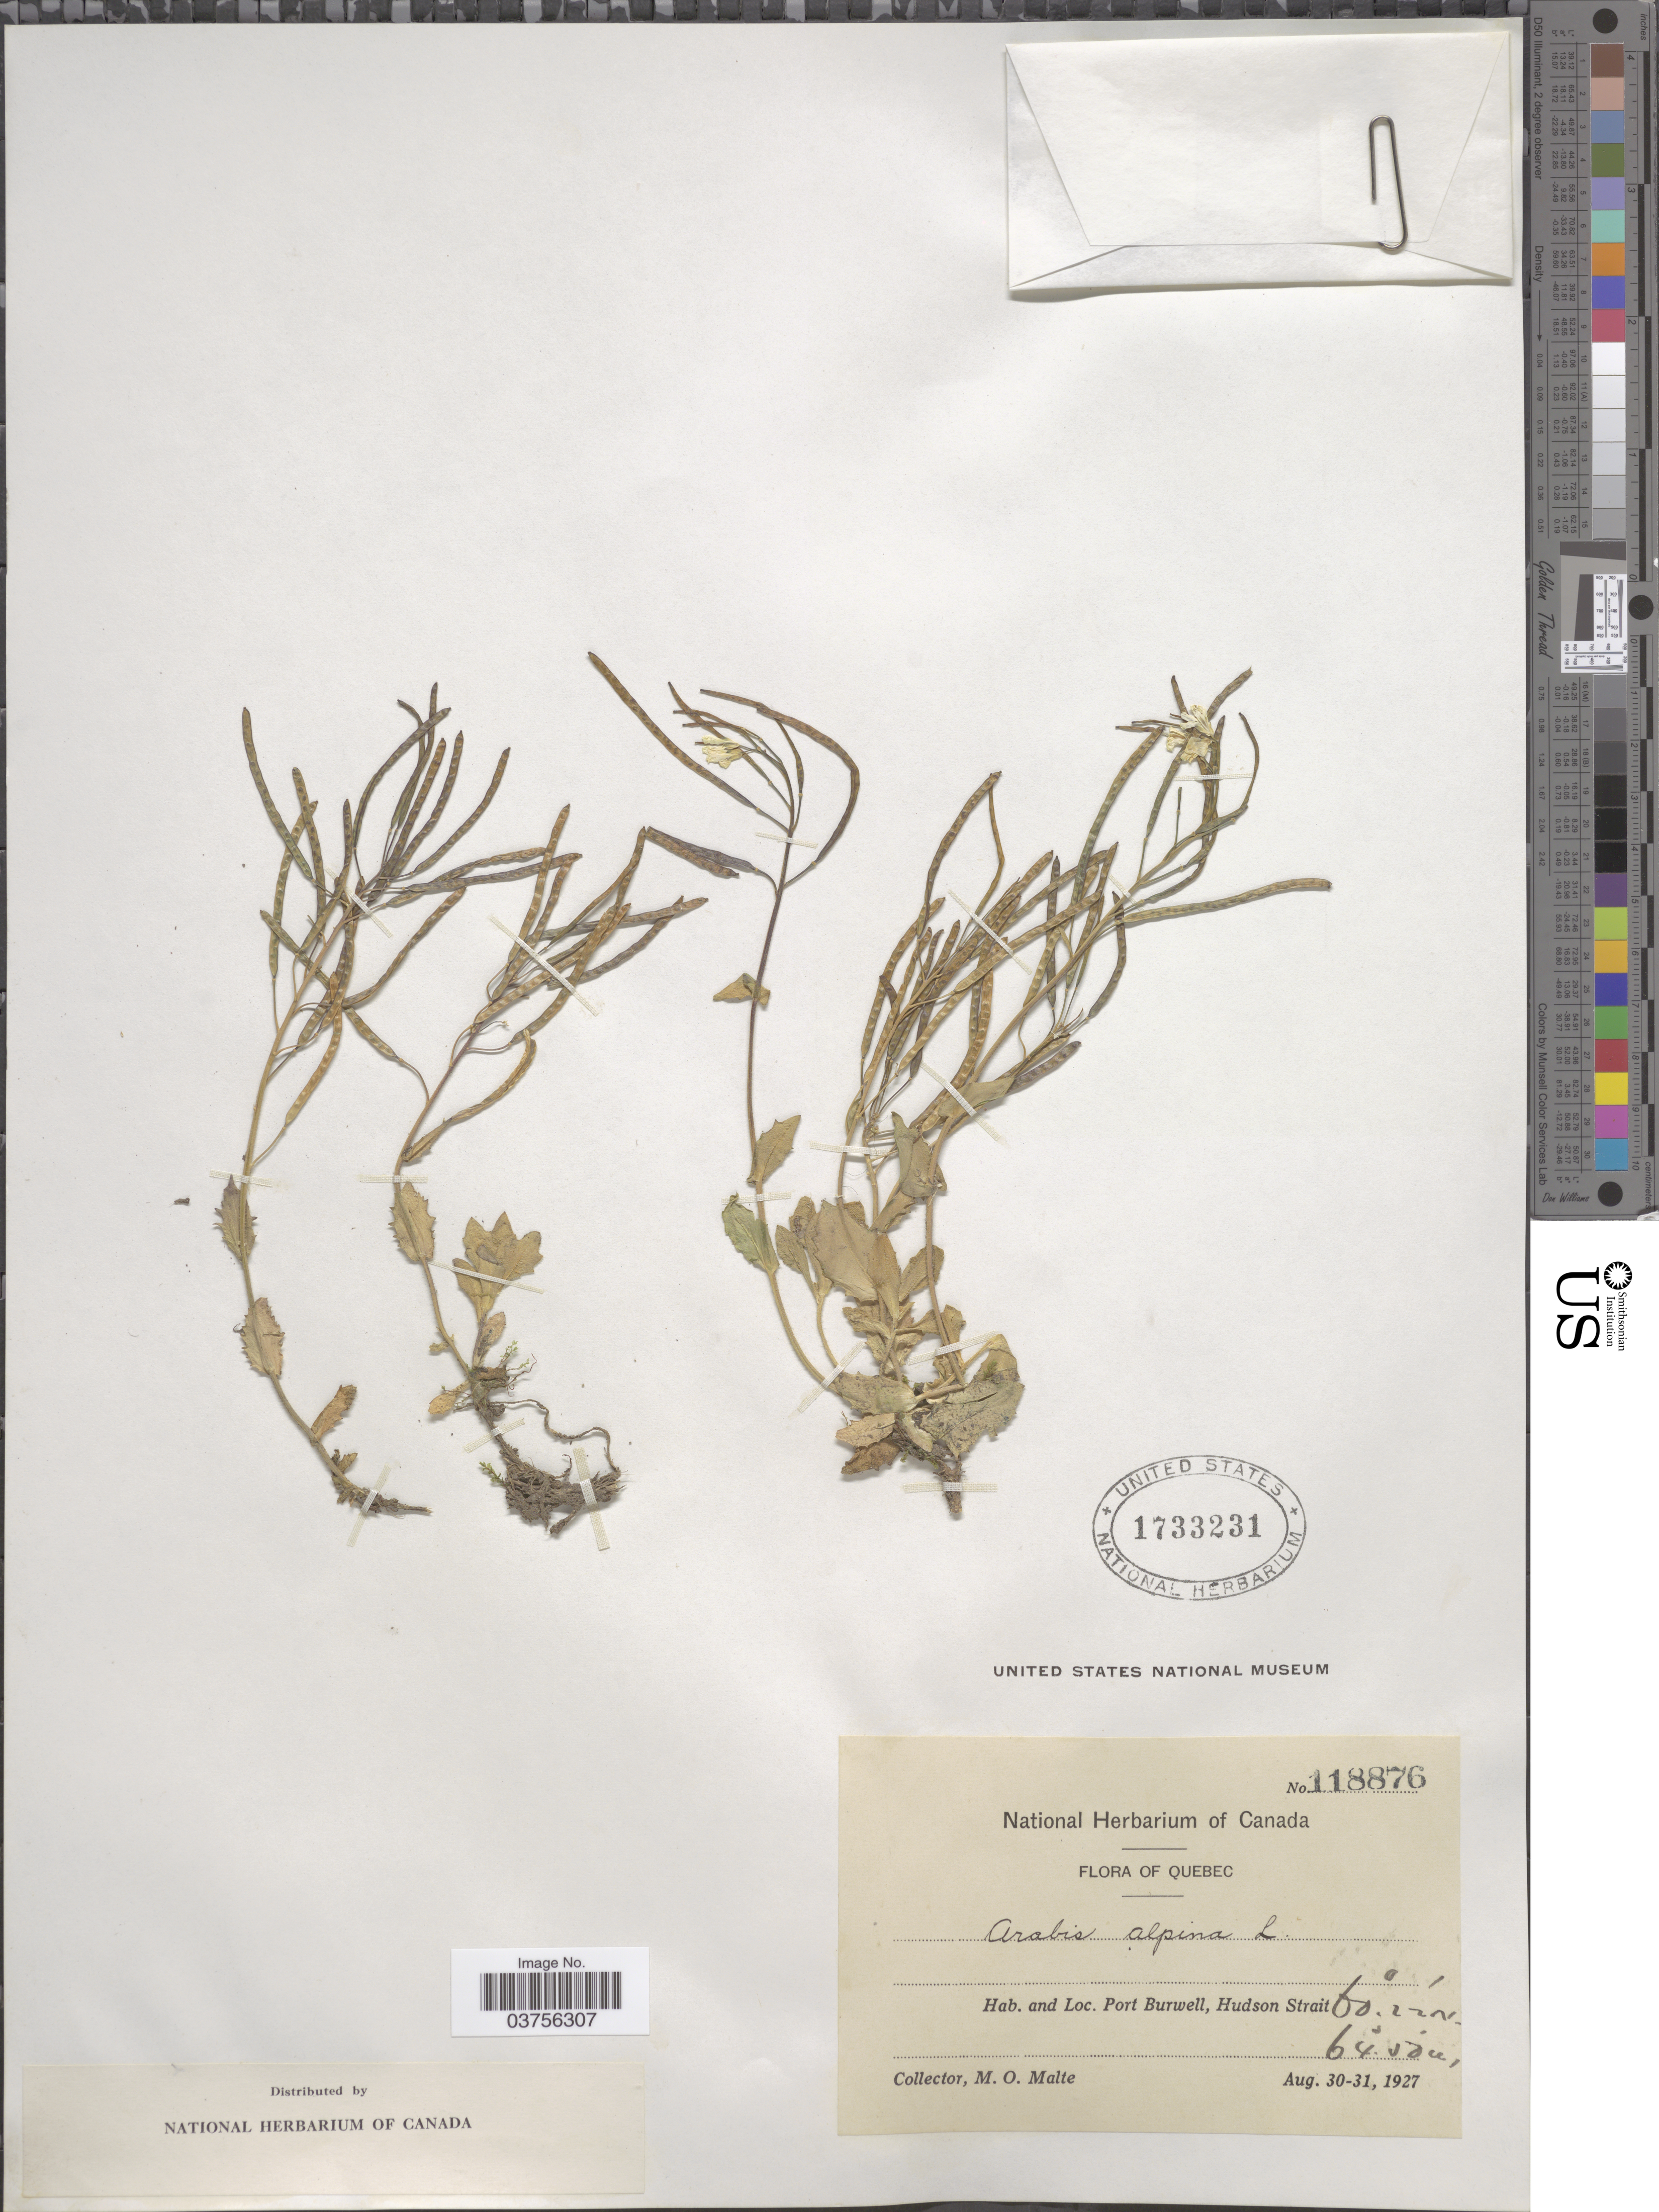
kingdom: Plantae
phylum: Tracheophyta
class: Magnoliopsida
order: Brassicales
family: Brassicaceae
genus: Arabis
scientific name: Arabis alpina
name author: L.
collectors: M. O. Malte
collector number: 118876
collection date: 1927-08-30/1927-08-31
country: Canada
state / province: Quebec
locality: Port Burwell, Hudson Strait.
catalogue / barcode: US 1733231